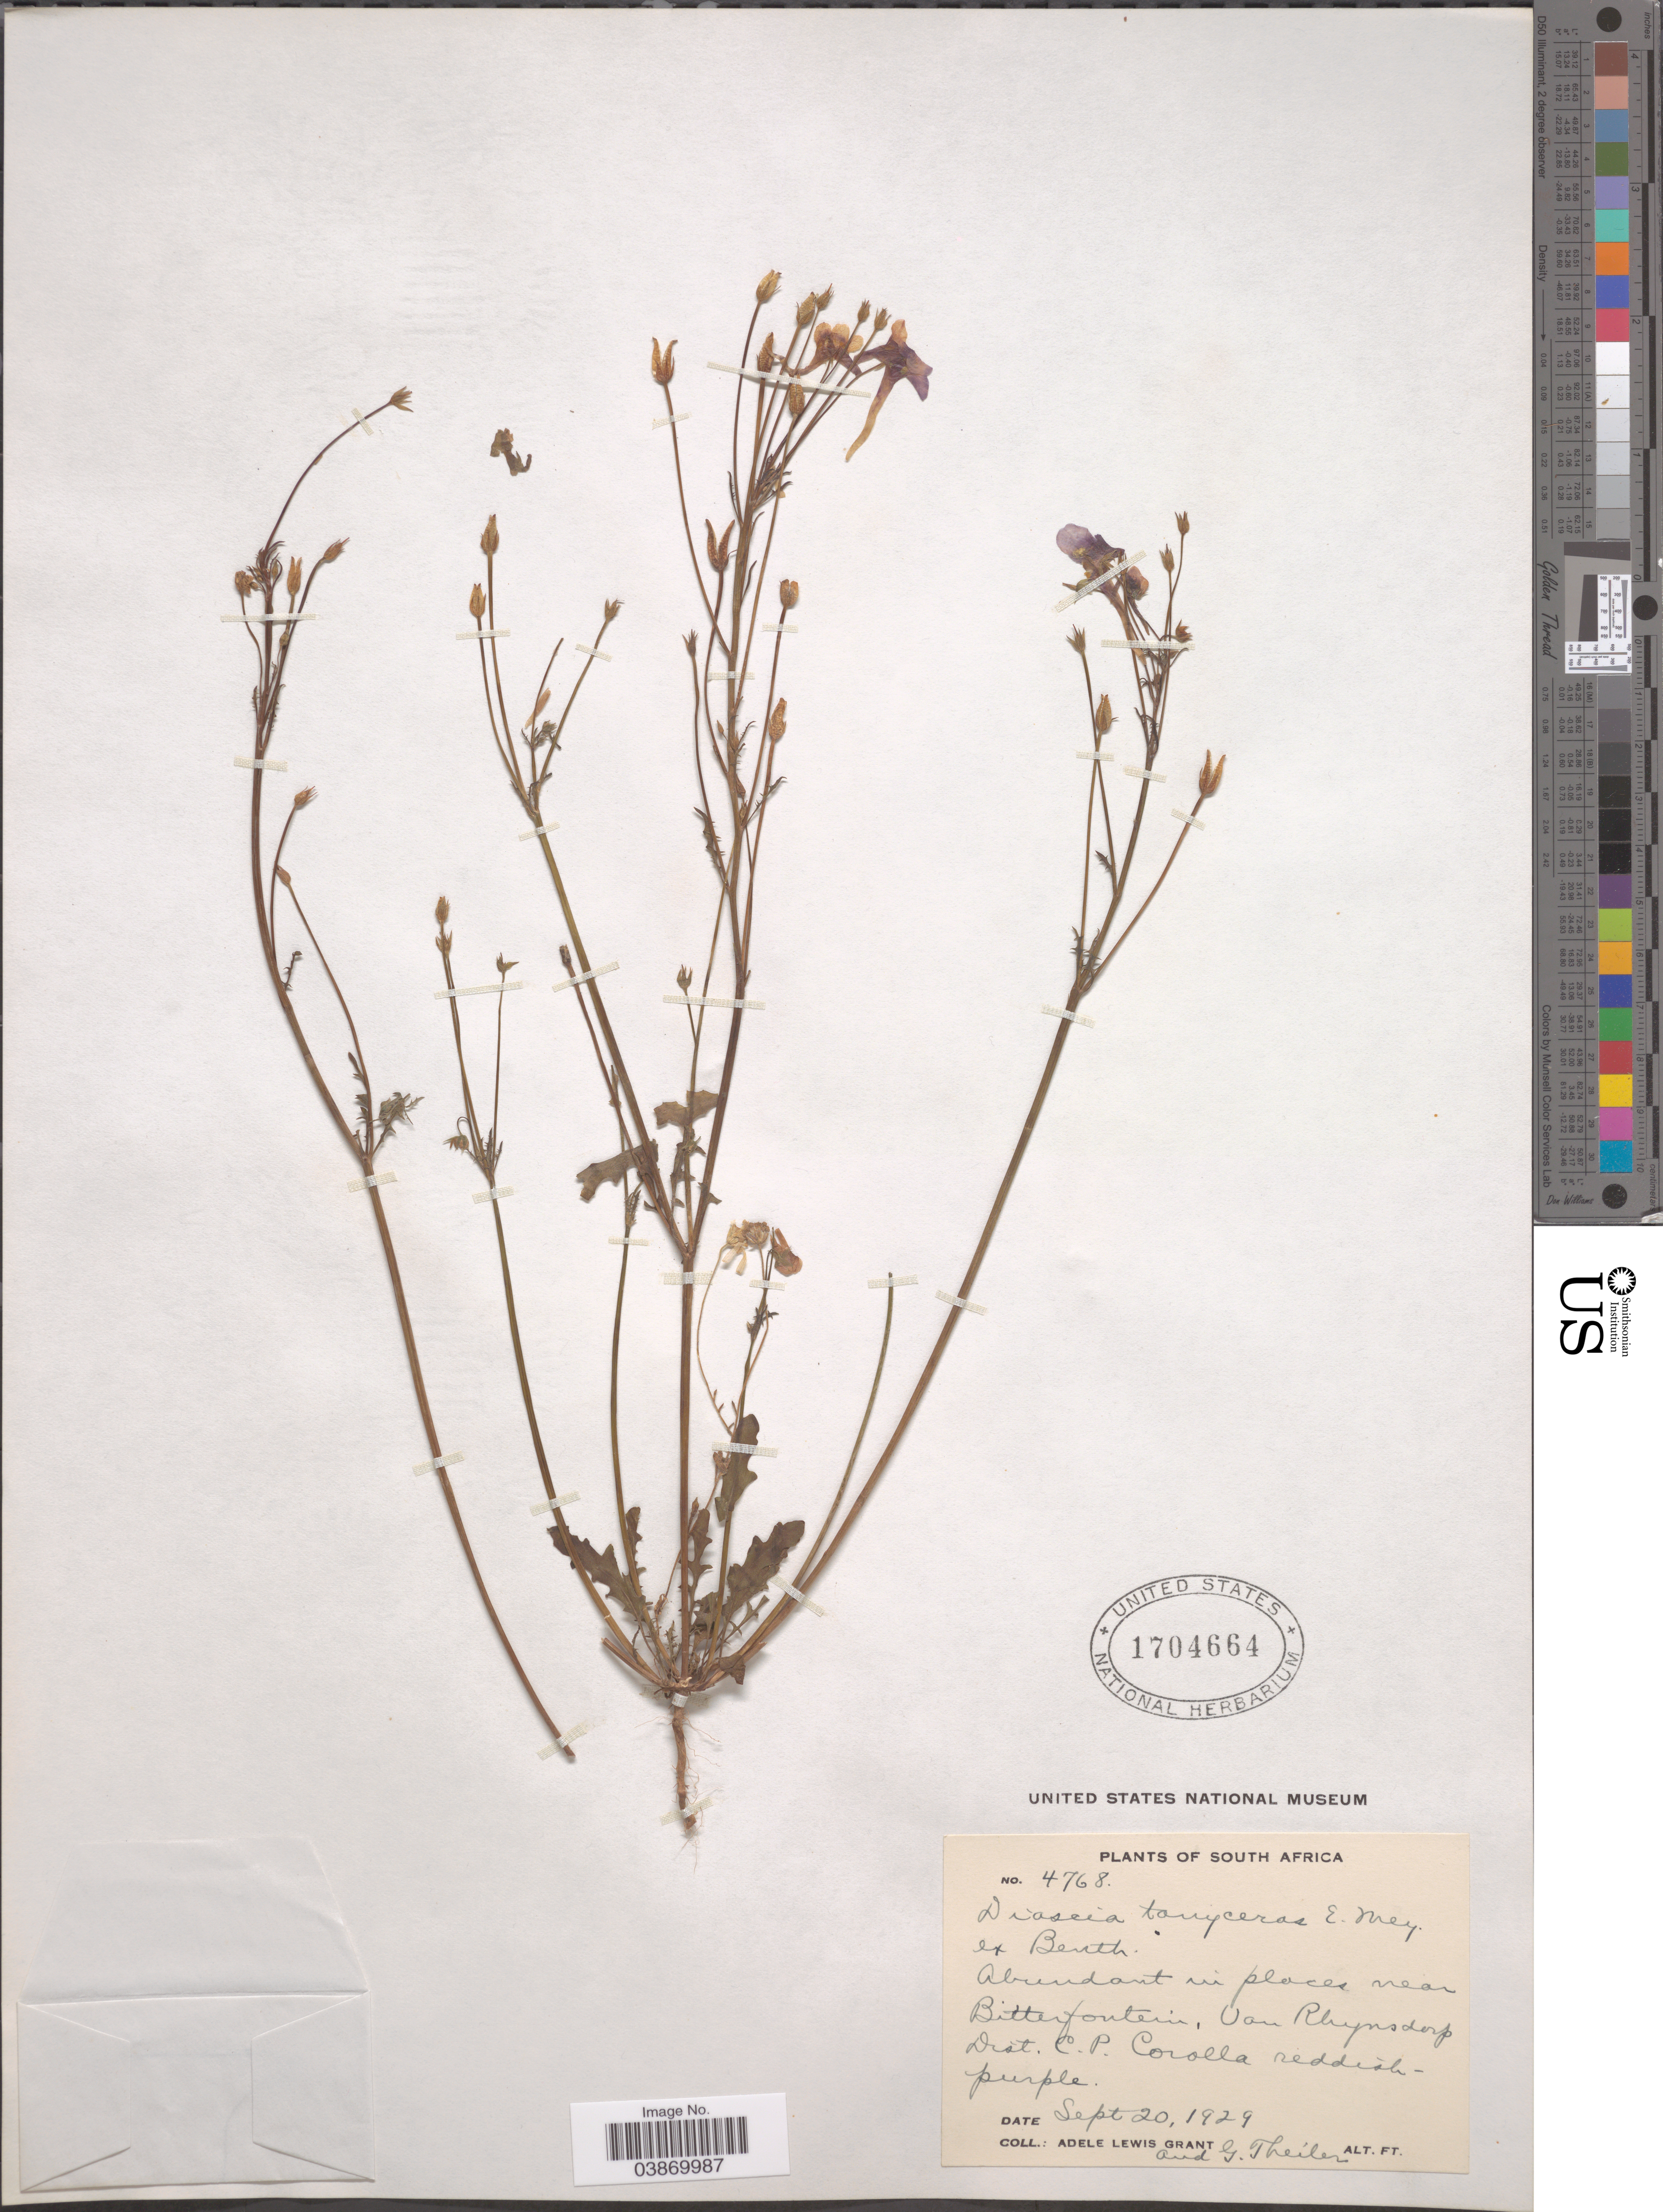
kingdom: Plantae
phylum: Tracheophyta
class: Magnoliopsida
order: Lamiales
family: Scrophulariaceae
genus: Diascia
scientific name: Diascia tanyceras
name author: E. Mey. ex Benth.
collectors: A. L. Grant & G. Theiler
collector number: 4768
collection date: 1929-09-20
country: South Africa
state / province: Western Cape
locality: Abundant in places near Bitterfontein, Van Rhynsdorp Dist.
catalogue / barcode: US 1704664